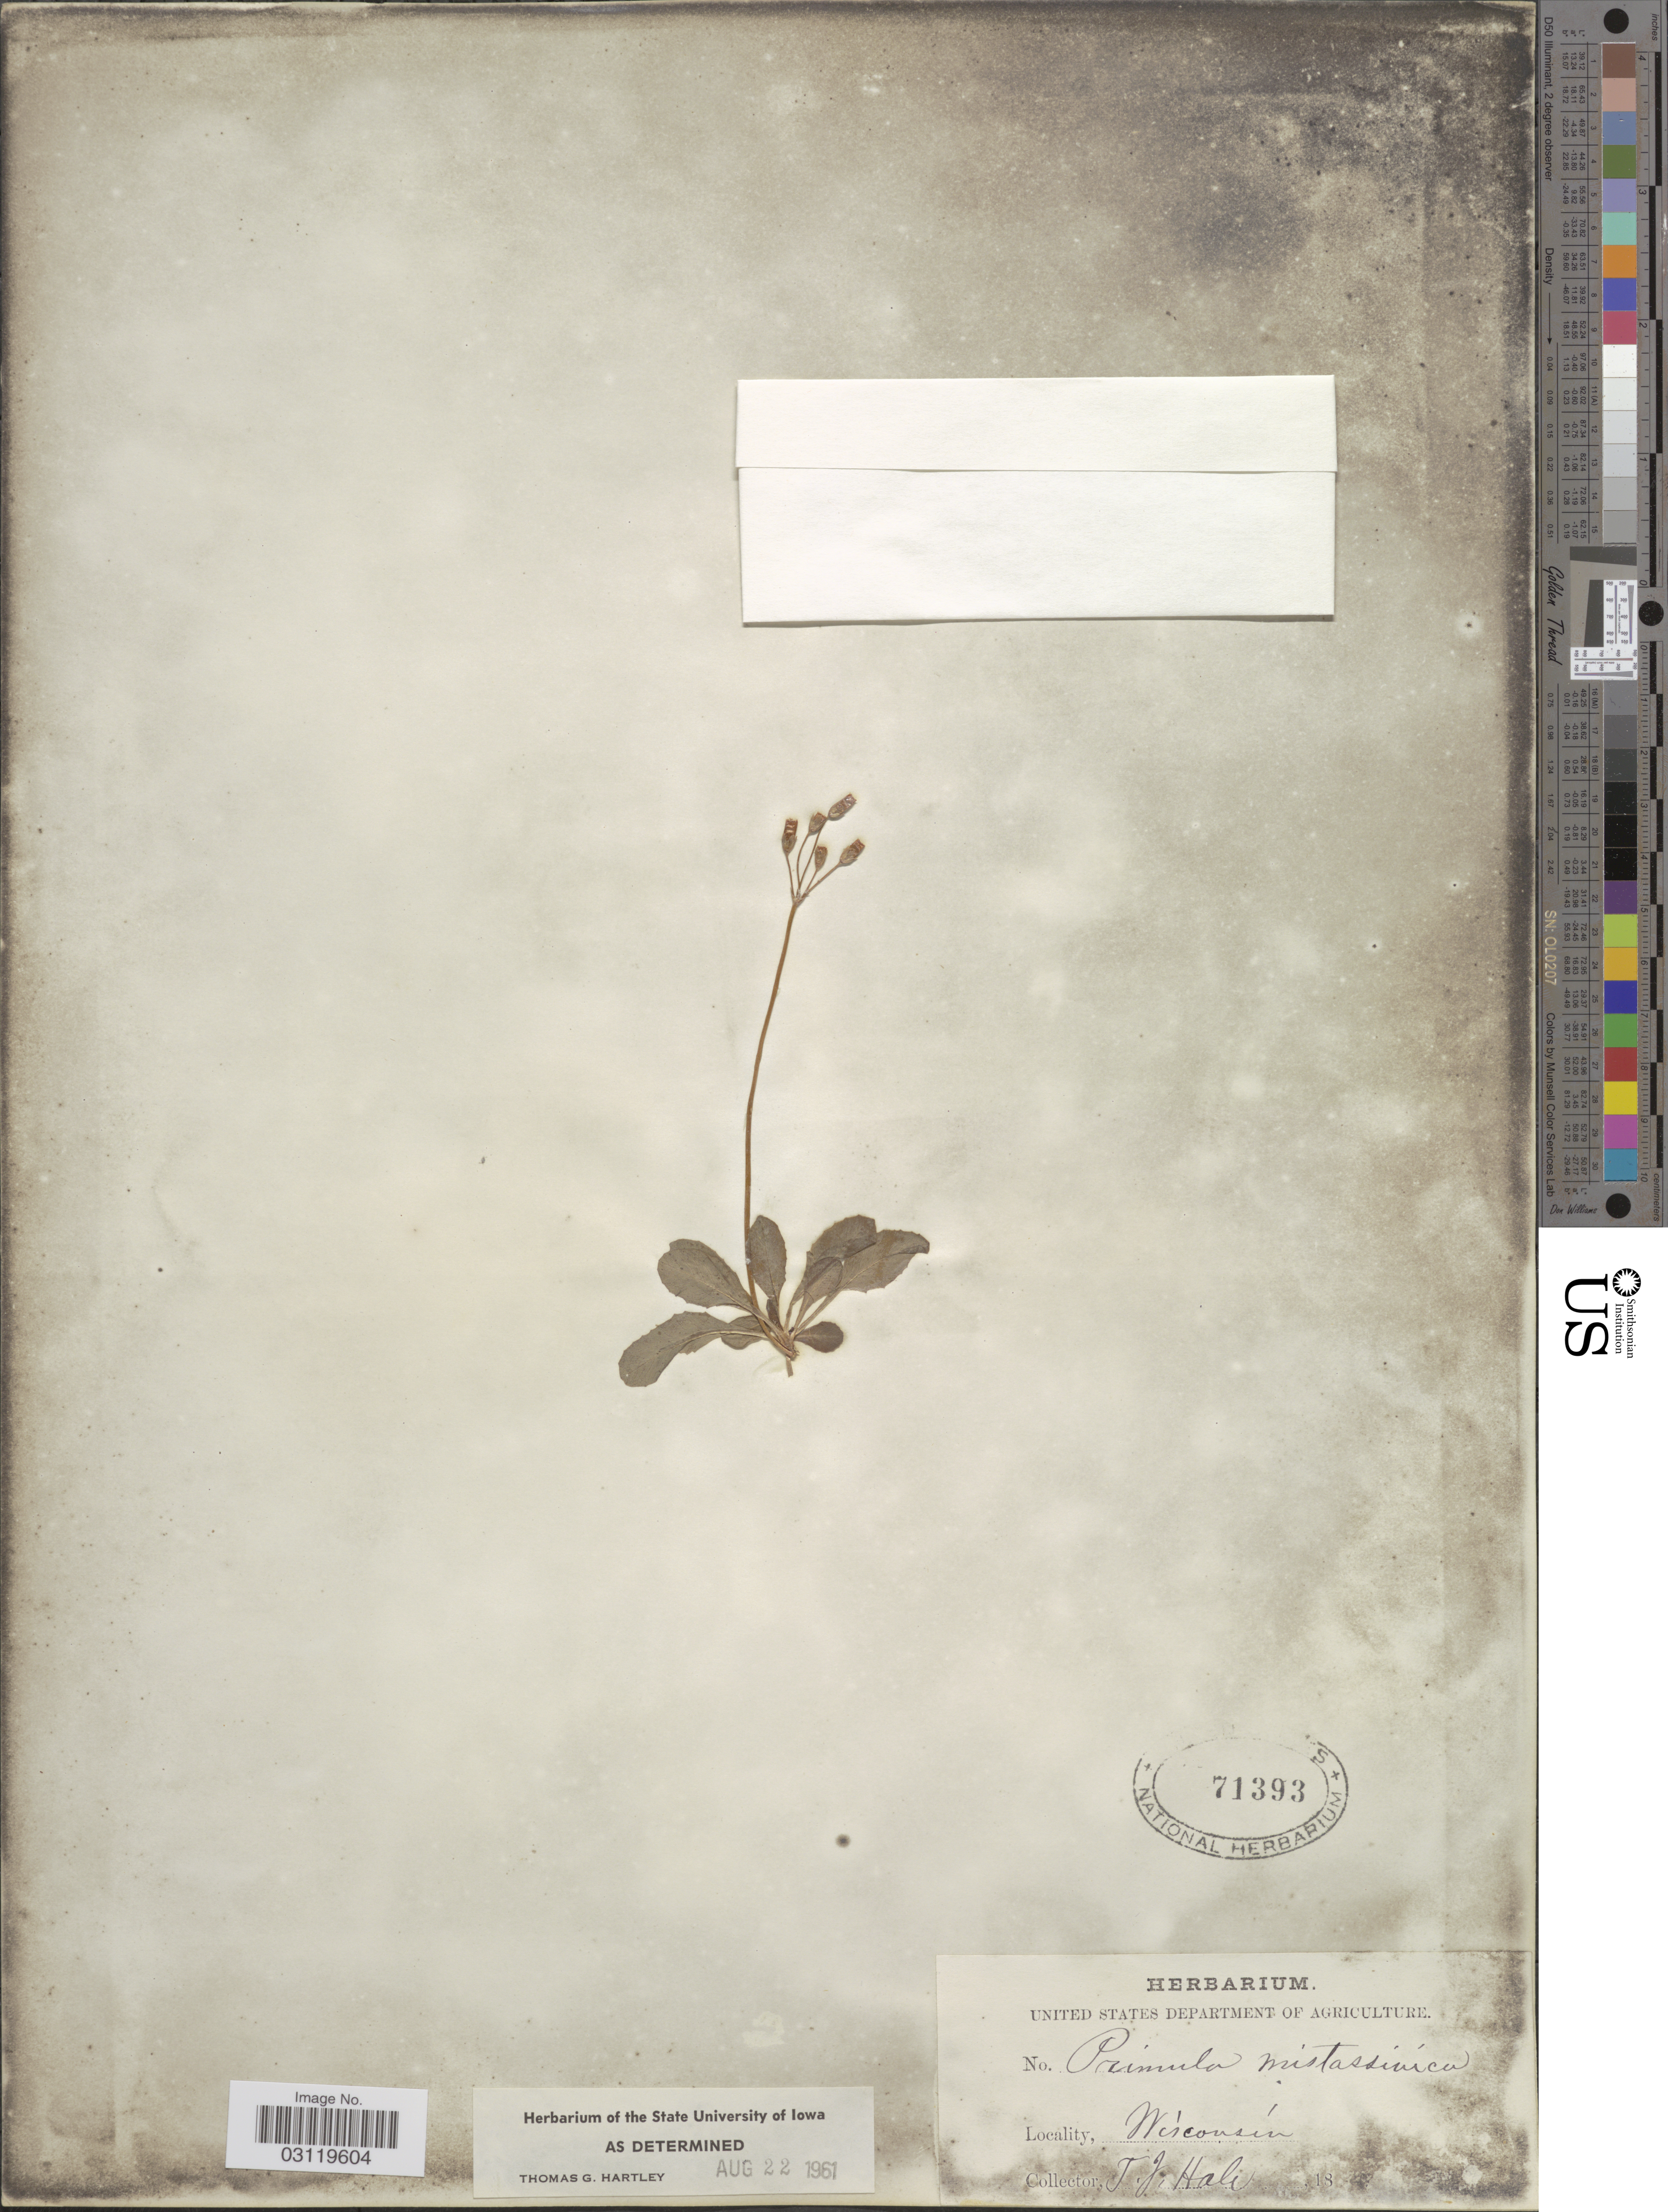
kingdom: Plantae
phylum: Tracheophyta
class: Magnoliopsida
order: Ericales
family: Primulaceae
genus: Primula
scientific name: Primula mistassinica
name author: Michx.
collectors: T. Hale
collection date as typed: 18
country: United States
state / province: Wisconsin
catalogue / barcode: US 71393